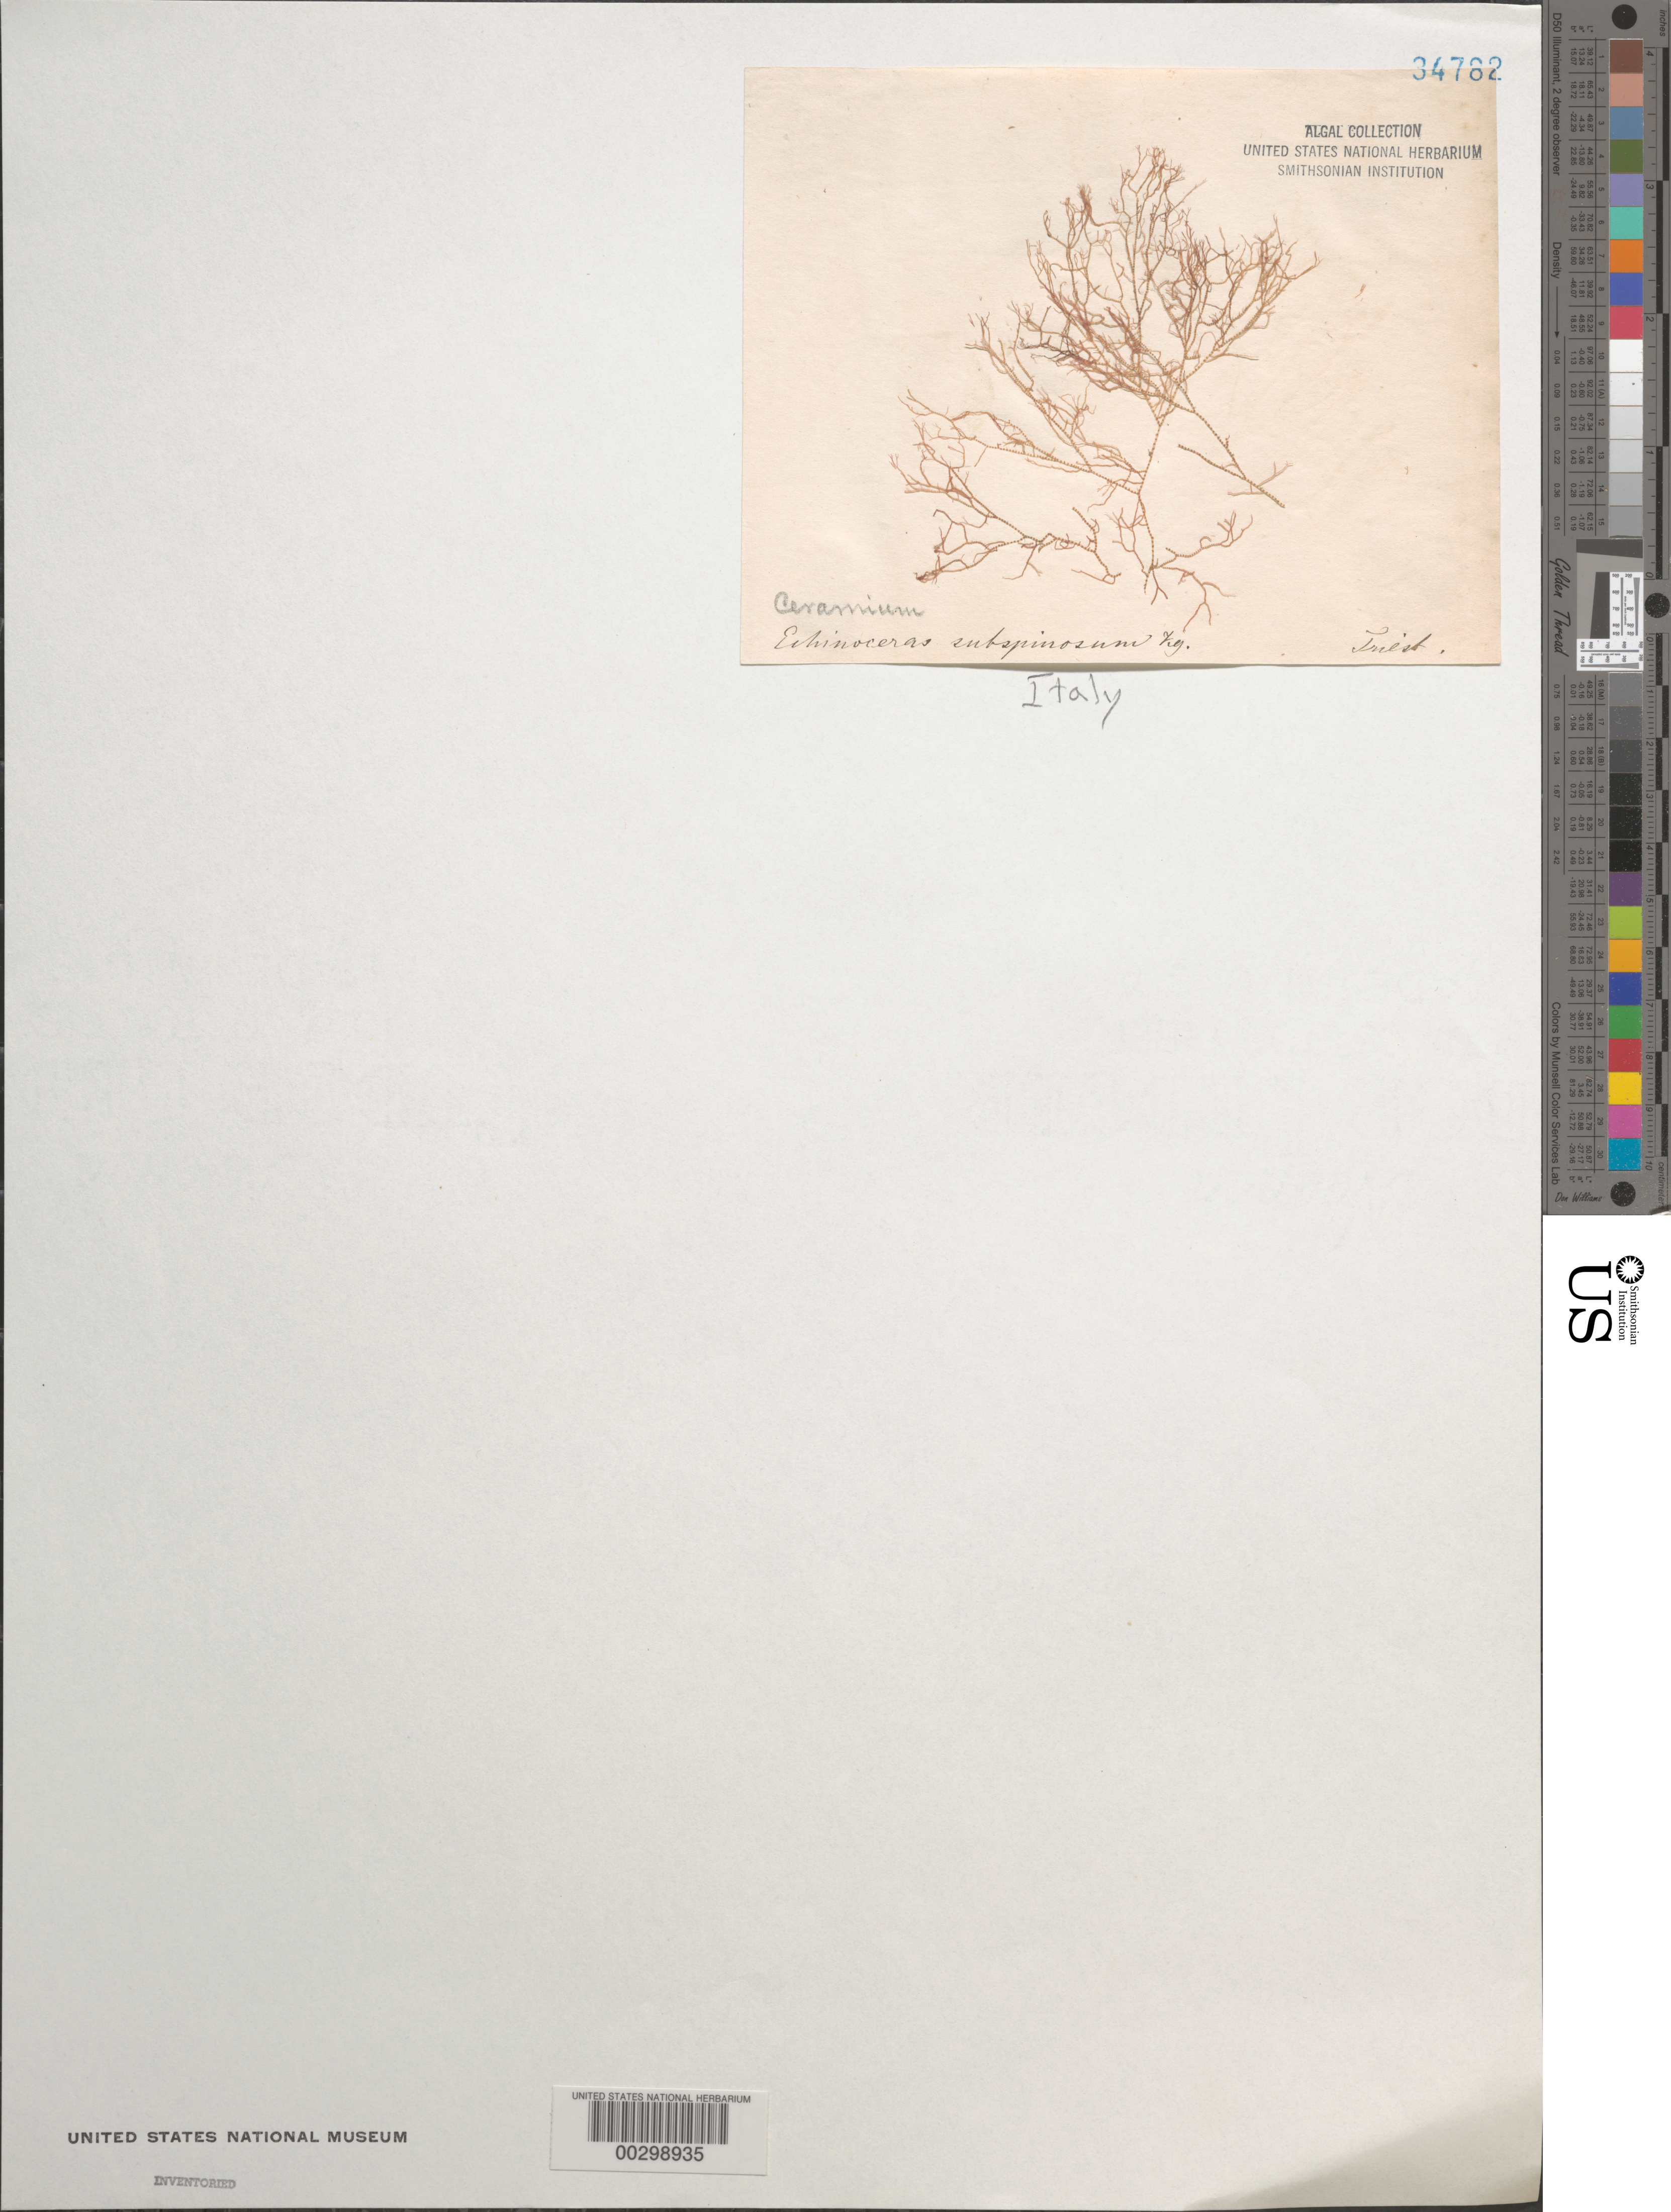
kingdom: Plantae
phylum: Rhodophyta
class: Florideophyceae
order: Ceramiales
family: Ceramiaceae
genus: Ceramium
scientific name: Ceramium subspinosum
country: Italy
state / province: Friuli-Venezia Giulia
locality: Trieste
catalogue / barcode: US 34782